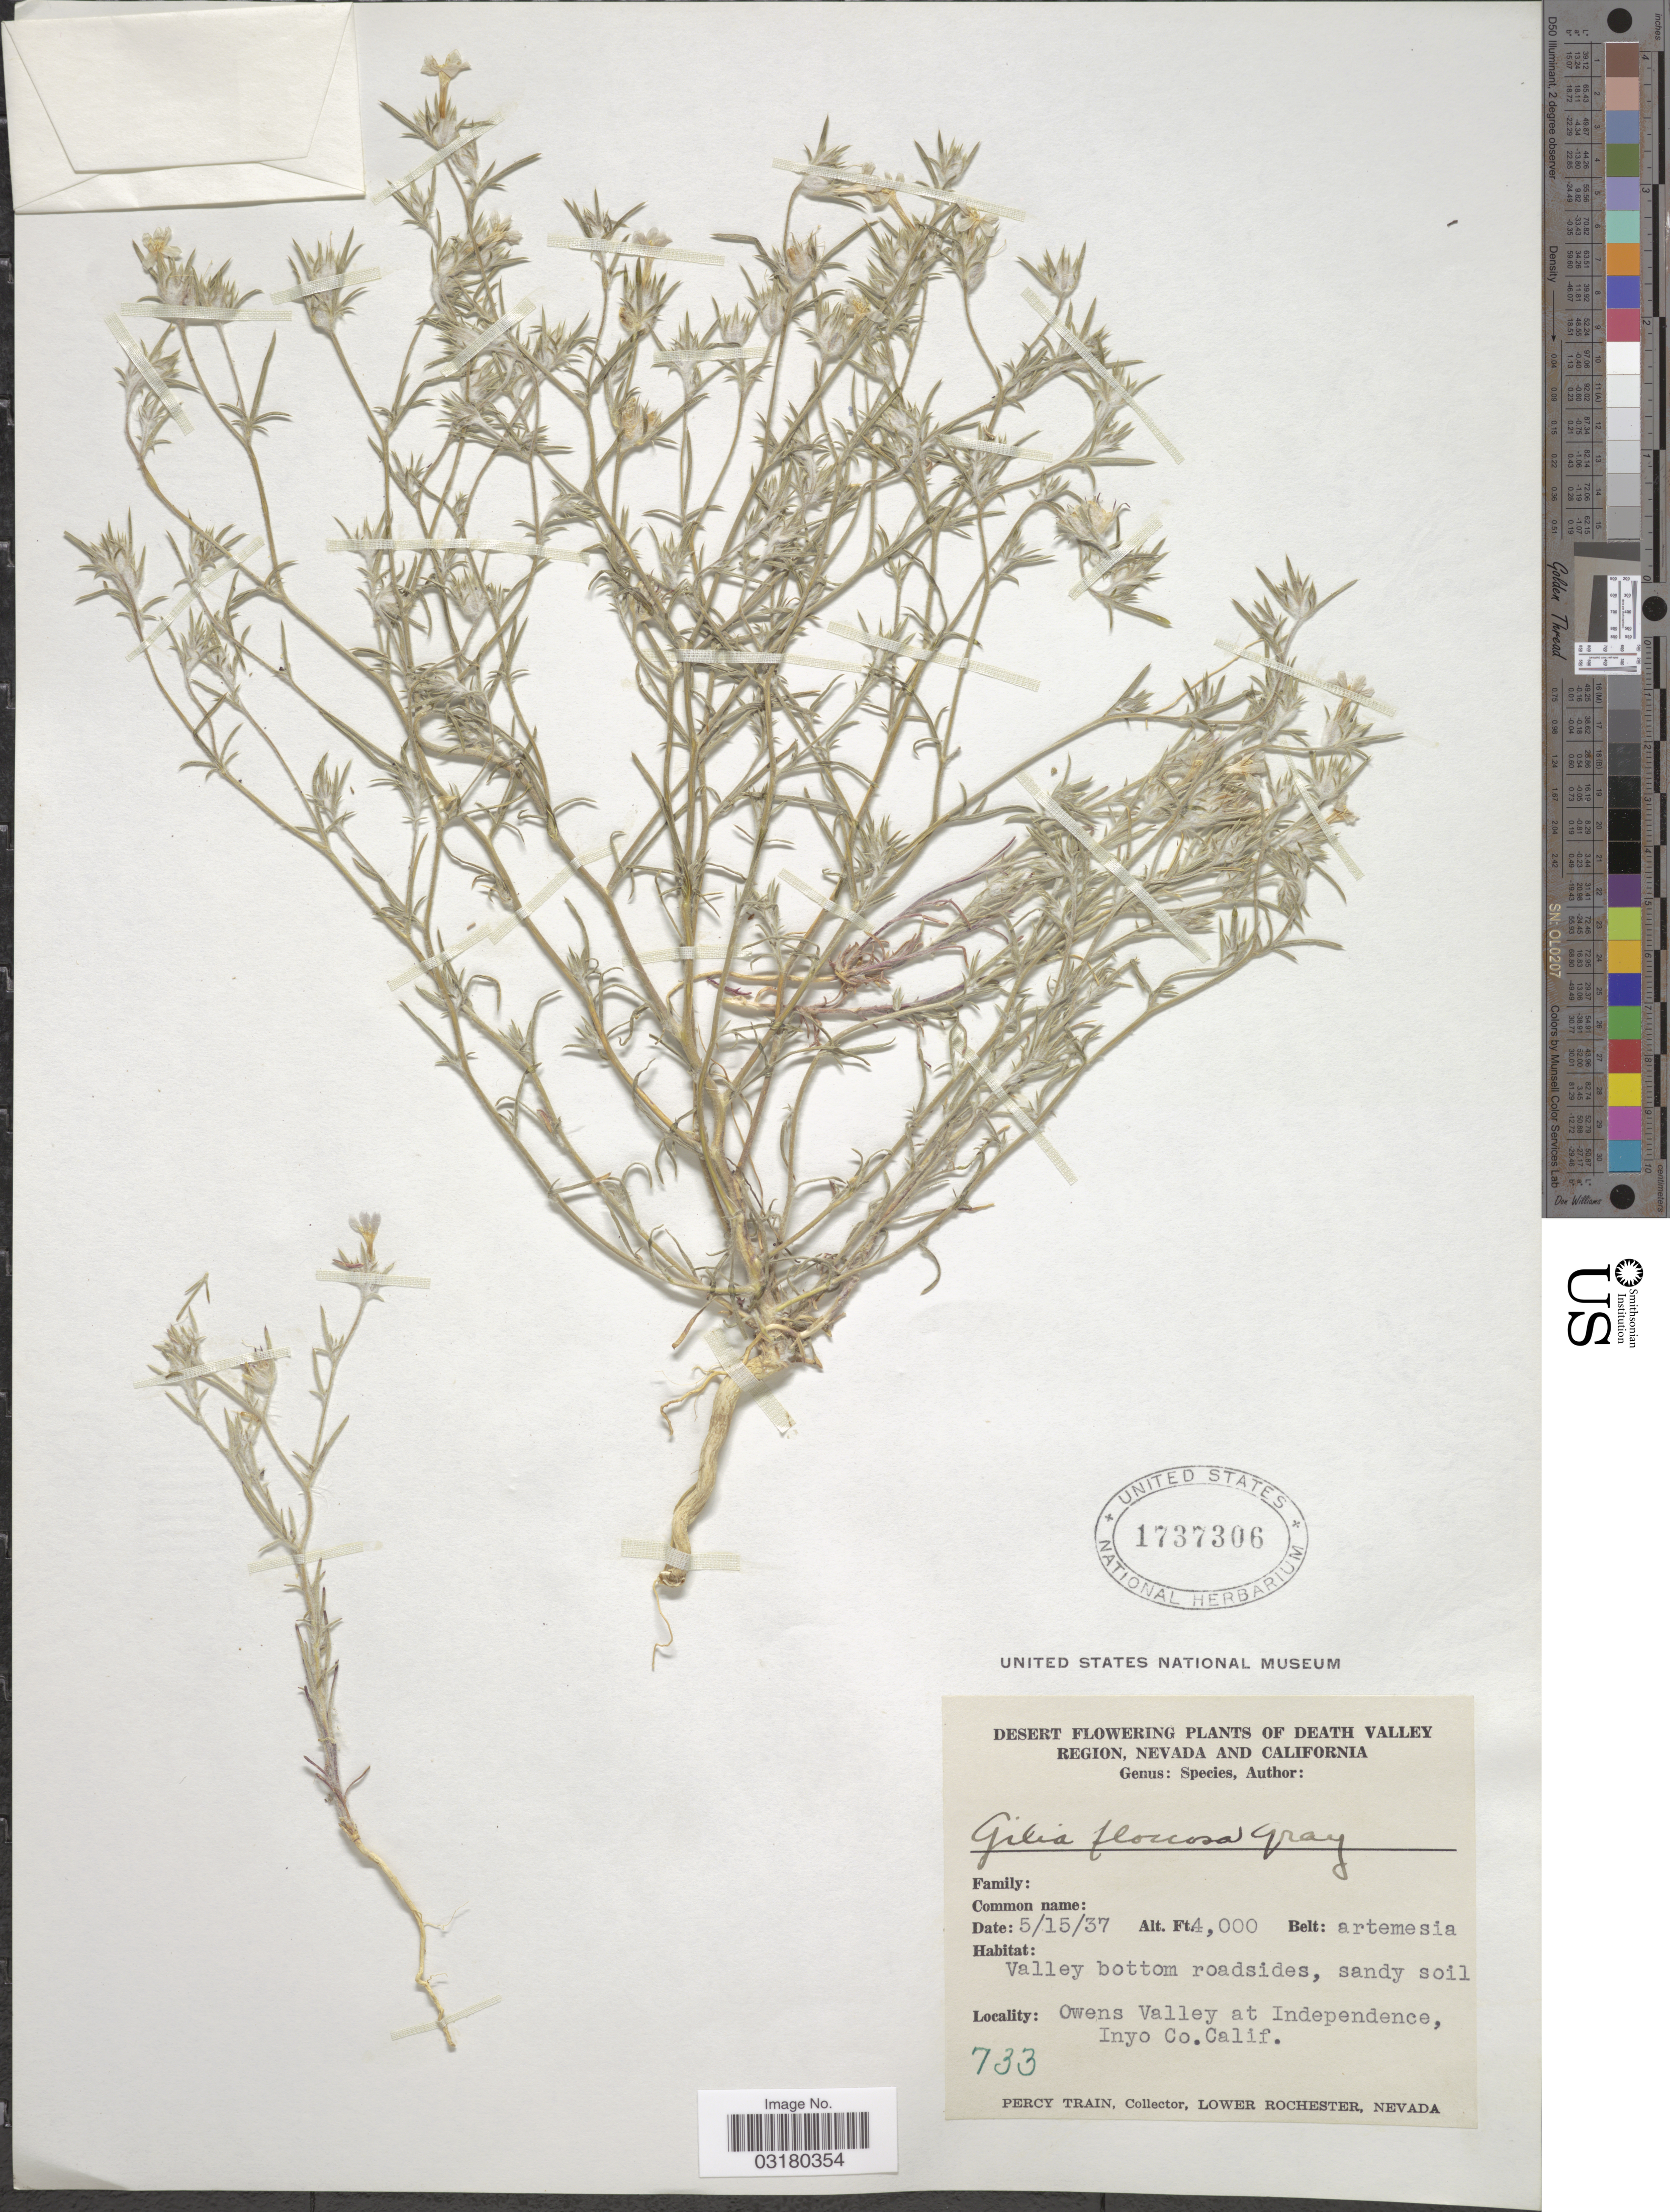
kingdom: Plantae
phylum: Tracheophyta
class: Magnoliopsida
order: Ericales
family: Polemoniaceae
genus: Eriastrum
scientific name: Eriastrum sp.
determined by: Strong, Mark T., (BOT), Smithsonian Institution - National Museum of Natural History (UNITED STATES)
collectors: P. Train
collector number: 733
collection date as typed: Transcribed d/m/y: 15/5/37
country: United States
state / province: California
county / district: Inyo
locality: Desert. Valley bottom roadsides. Owens Valley at Independence, Inyo Co.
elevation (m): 1219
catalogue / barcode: US 1737306